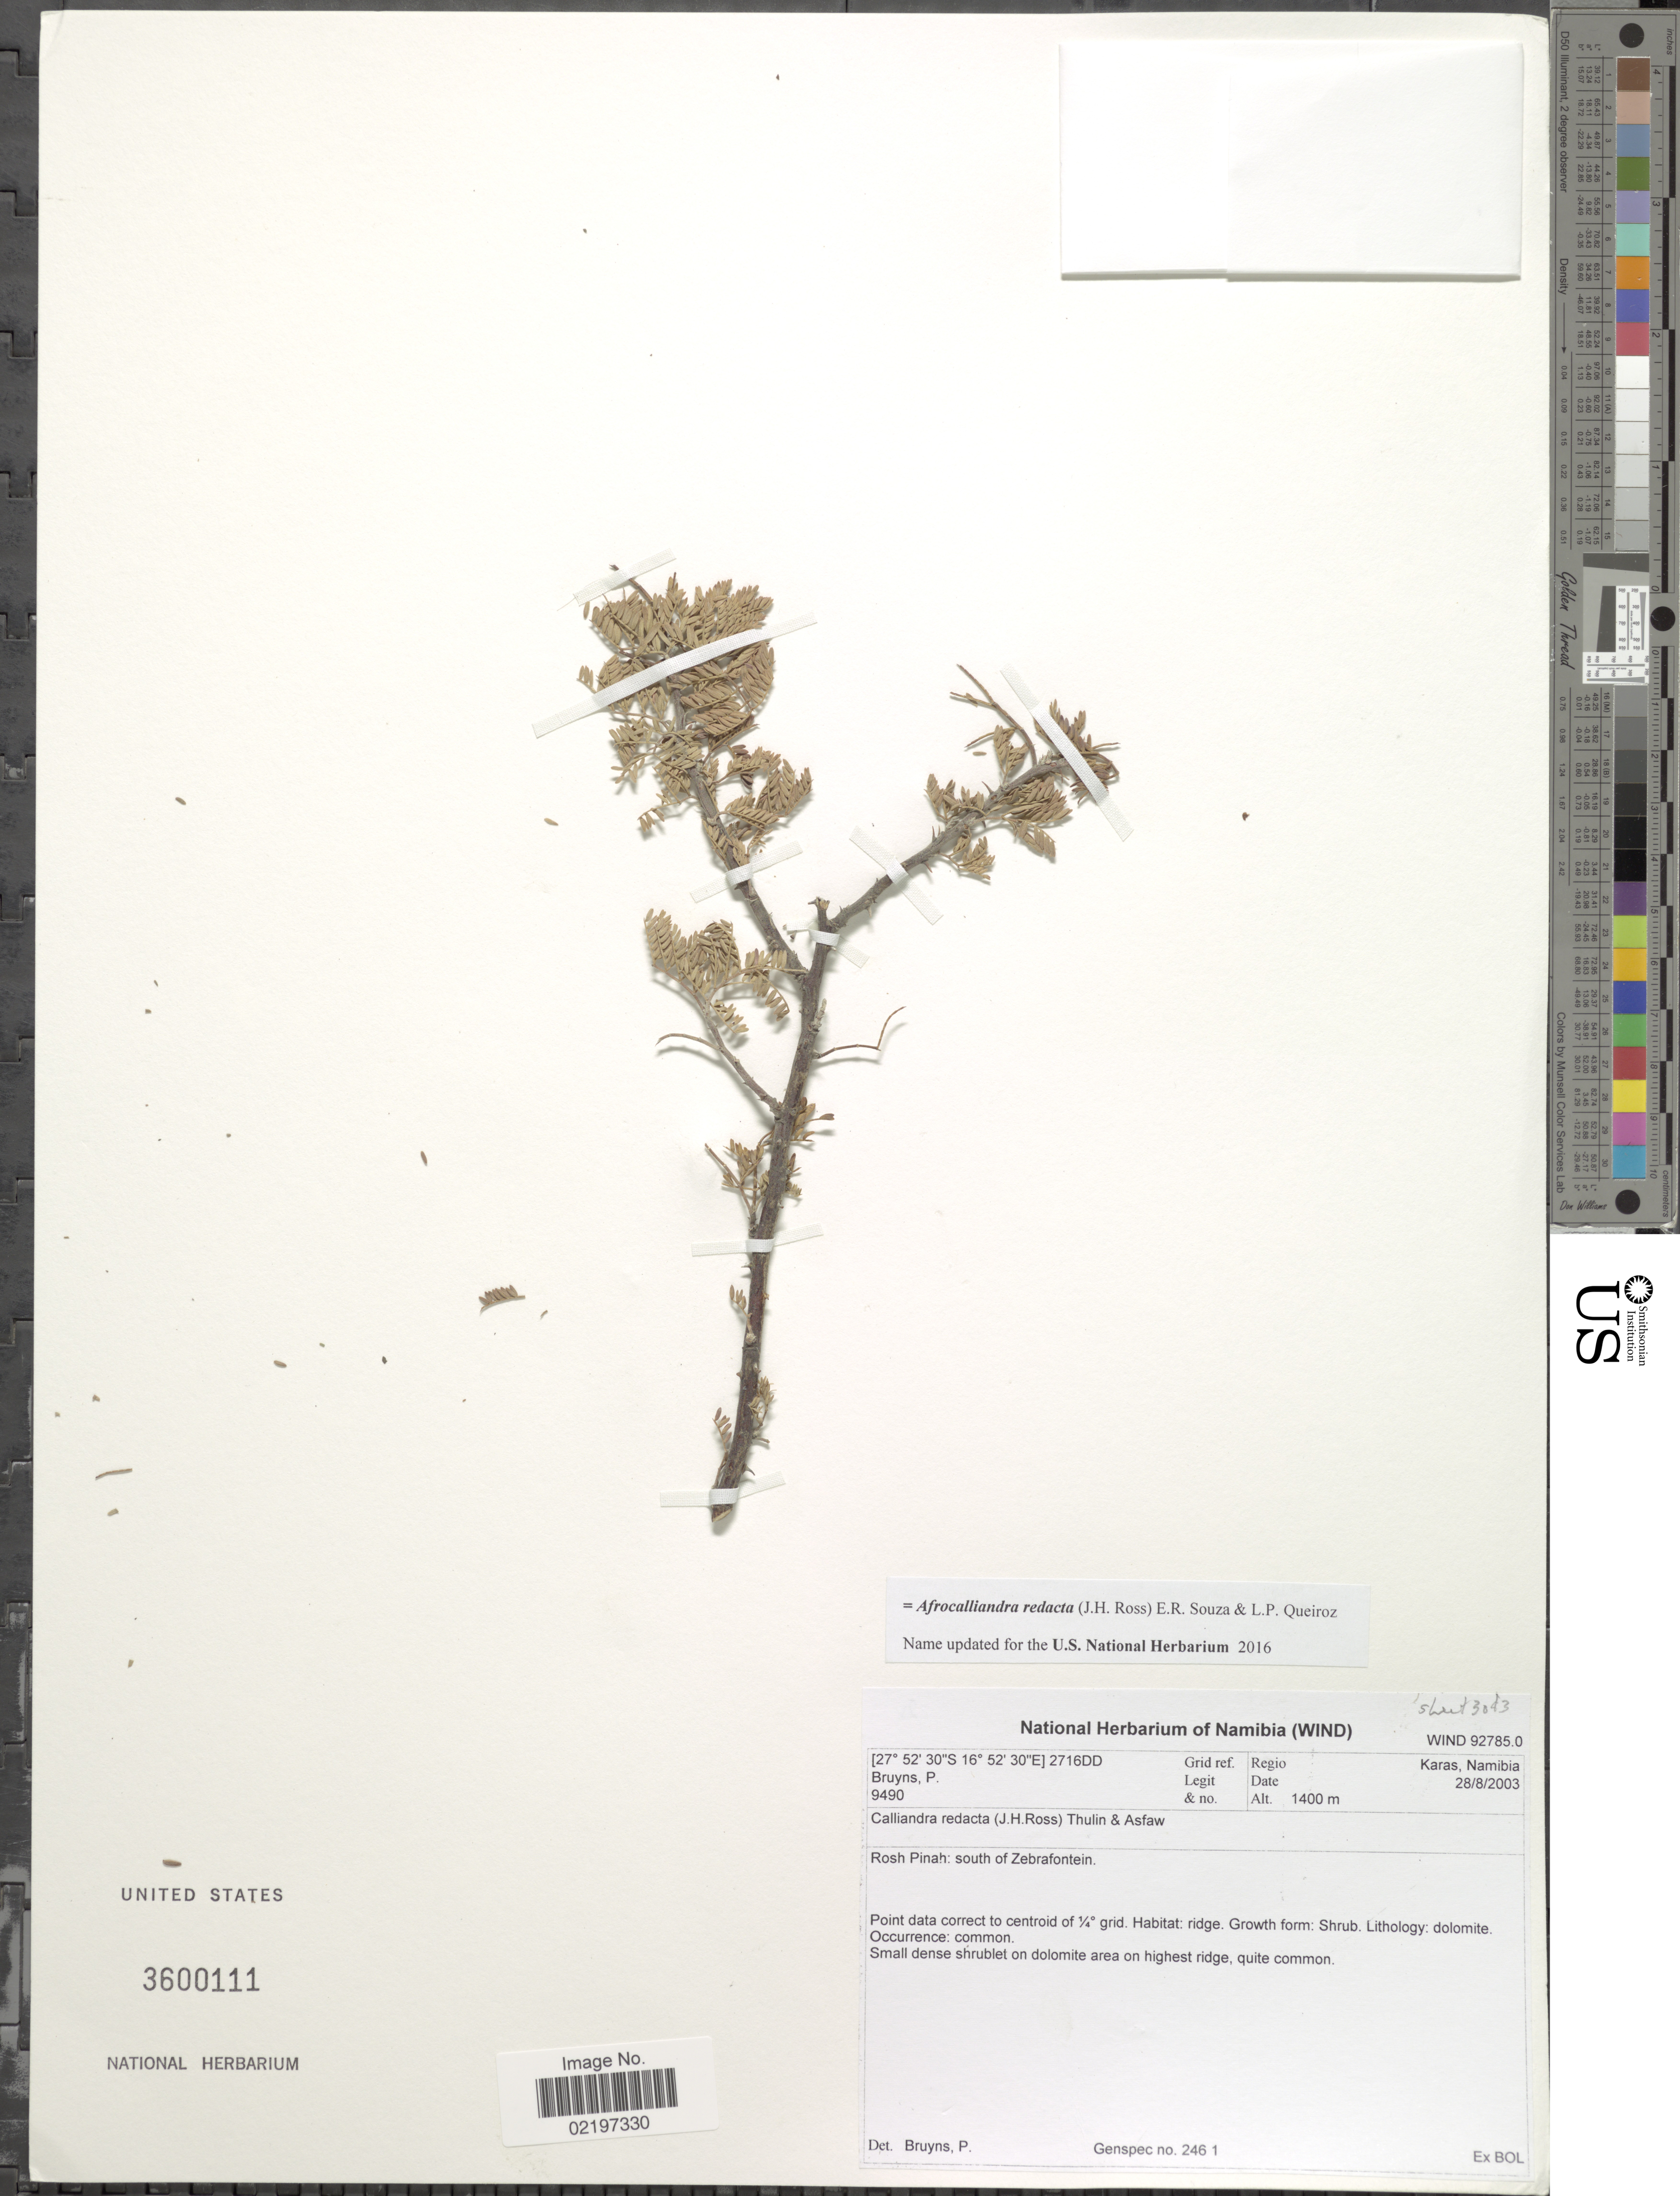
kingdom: Plantae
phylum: Tracheophyta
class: Magnoliopsida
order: Fabales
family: Fabaceae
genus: Afrocalliandra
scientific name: Afrocalliandra redacta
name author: (J. H. Ross) E.R. Souza & L.P. Queiroz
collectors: P. Bruyns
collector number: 9490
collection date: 2003-08-28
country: Namibia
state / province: Karas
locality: Rosh Pinah: south of Zebrafontein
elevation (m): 1400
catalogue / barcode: US 3600111